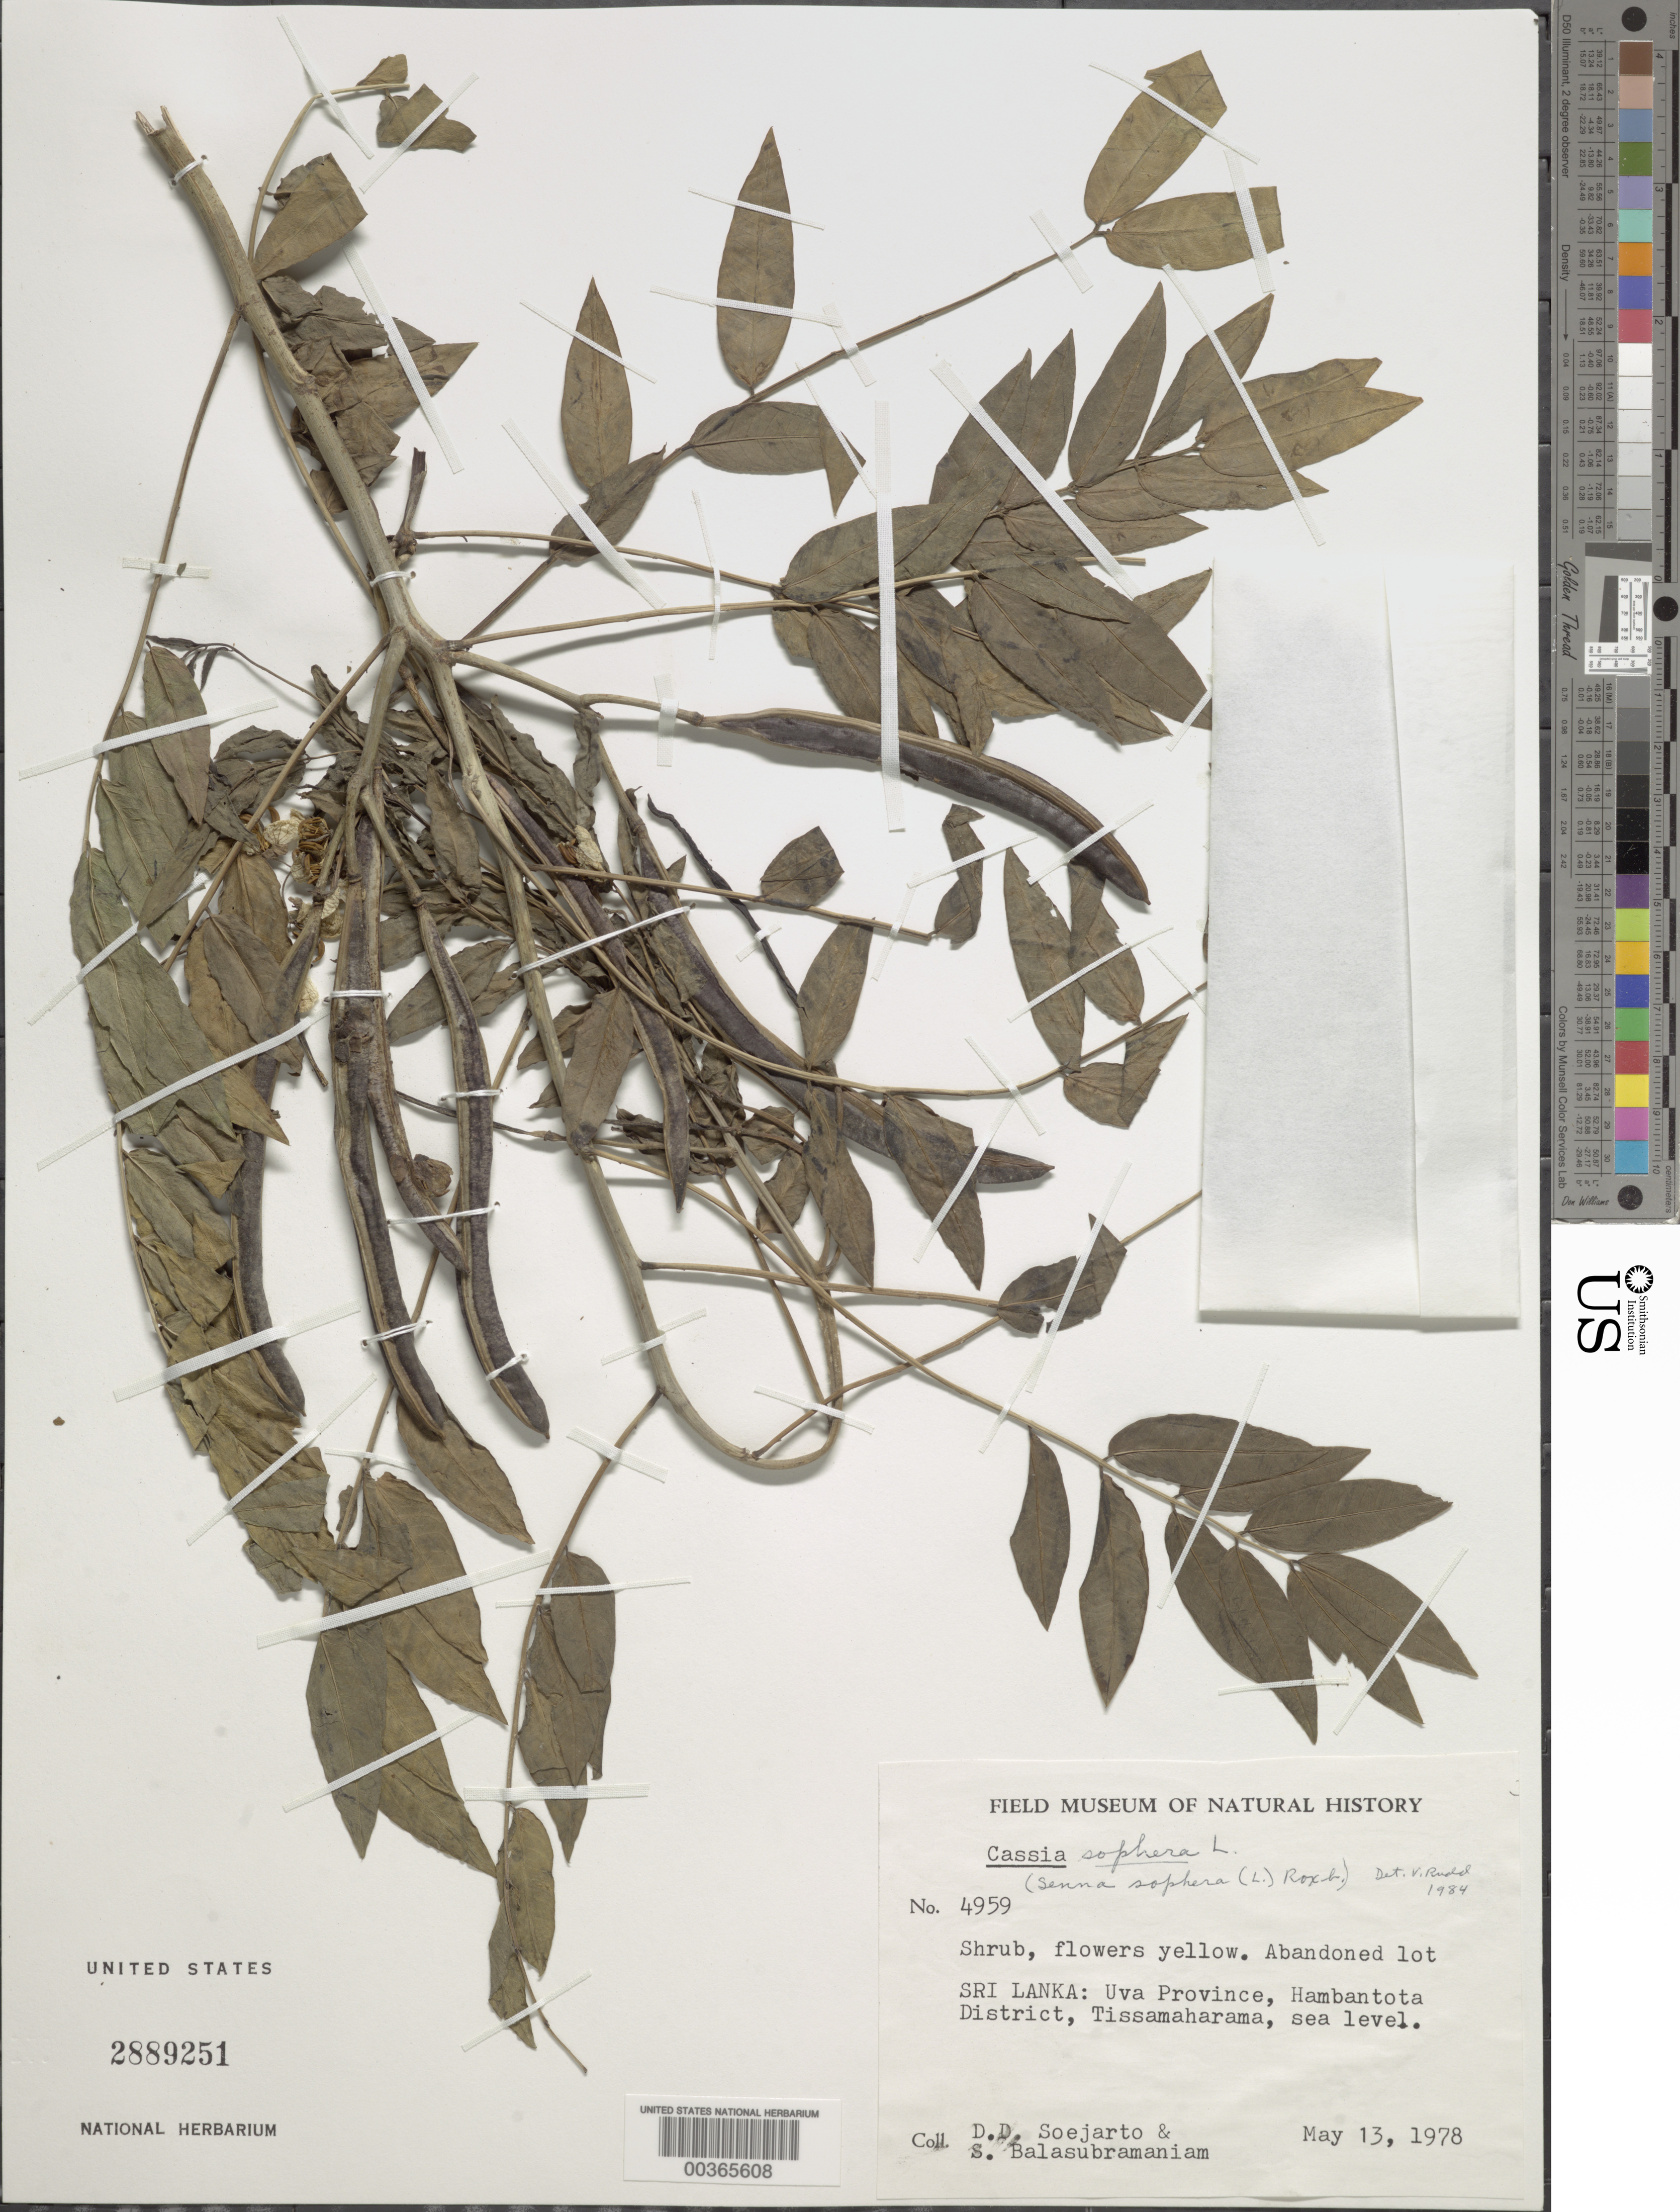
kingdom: Plantae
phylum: Tracheophyta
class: Magnoliopsida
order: Fabales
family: Fabaceae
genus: Senna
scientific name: Senna sophera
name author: (L.) Roxb.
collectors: D. D. Soejarto & S. Balasubramaniam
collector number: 4959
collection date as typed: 13 May 1978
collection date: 1978-05-13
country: Sri Lanka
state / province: Uva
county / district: Hambantota Dist.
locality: Tissamaharama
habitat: Abandoned lot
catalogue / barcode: US 2889251